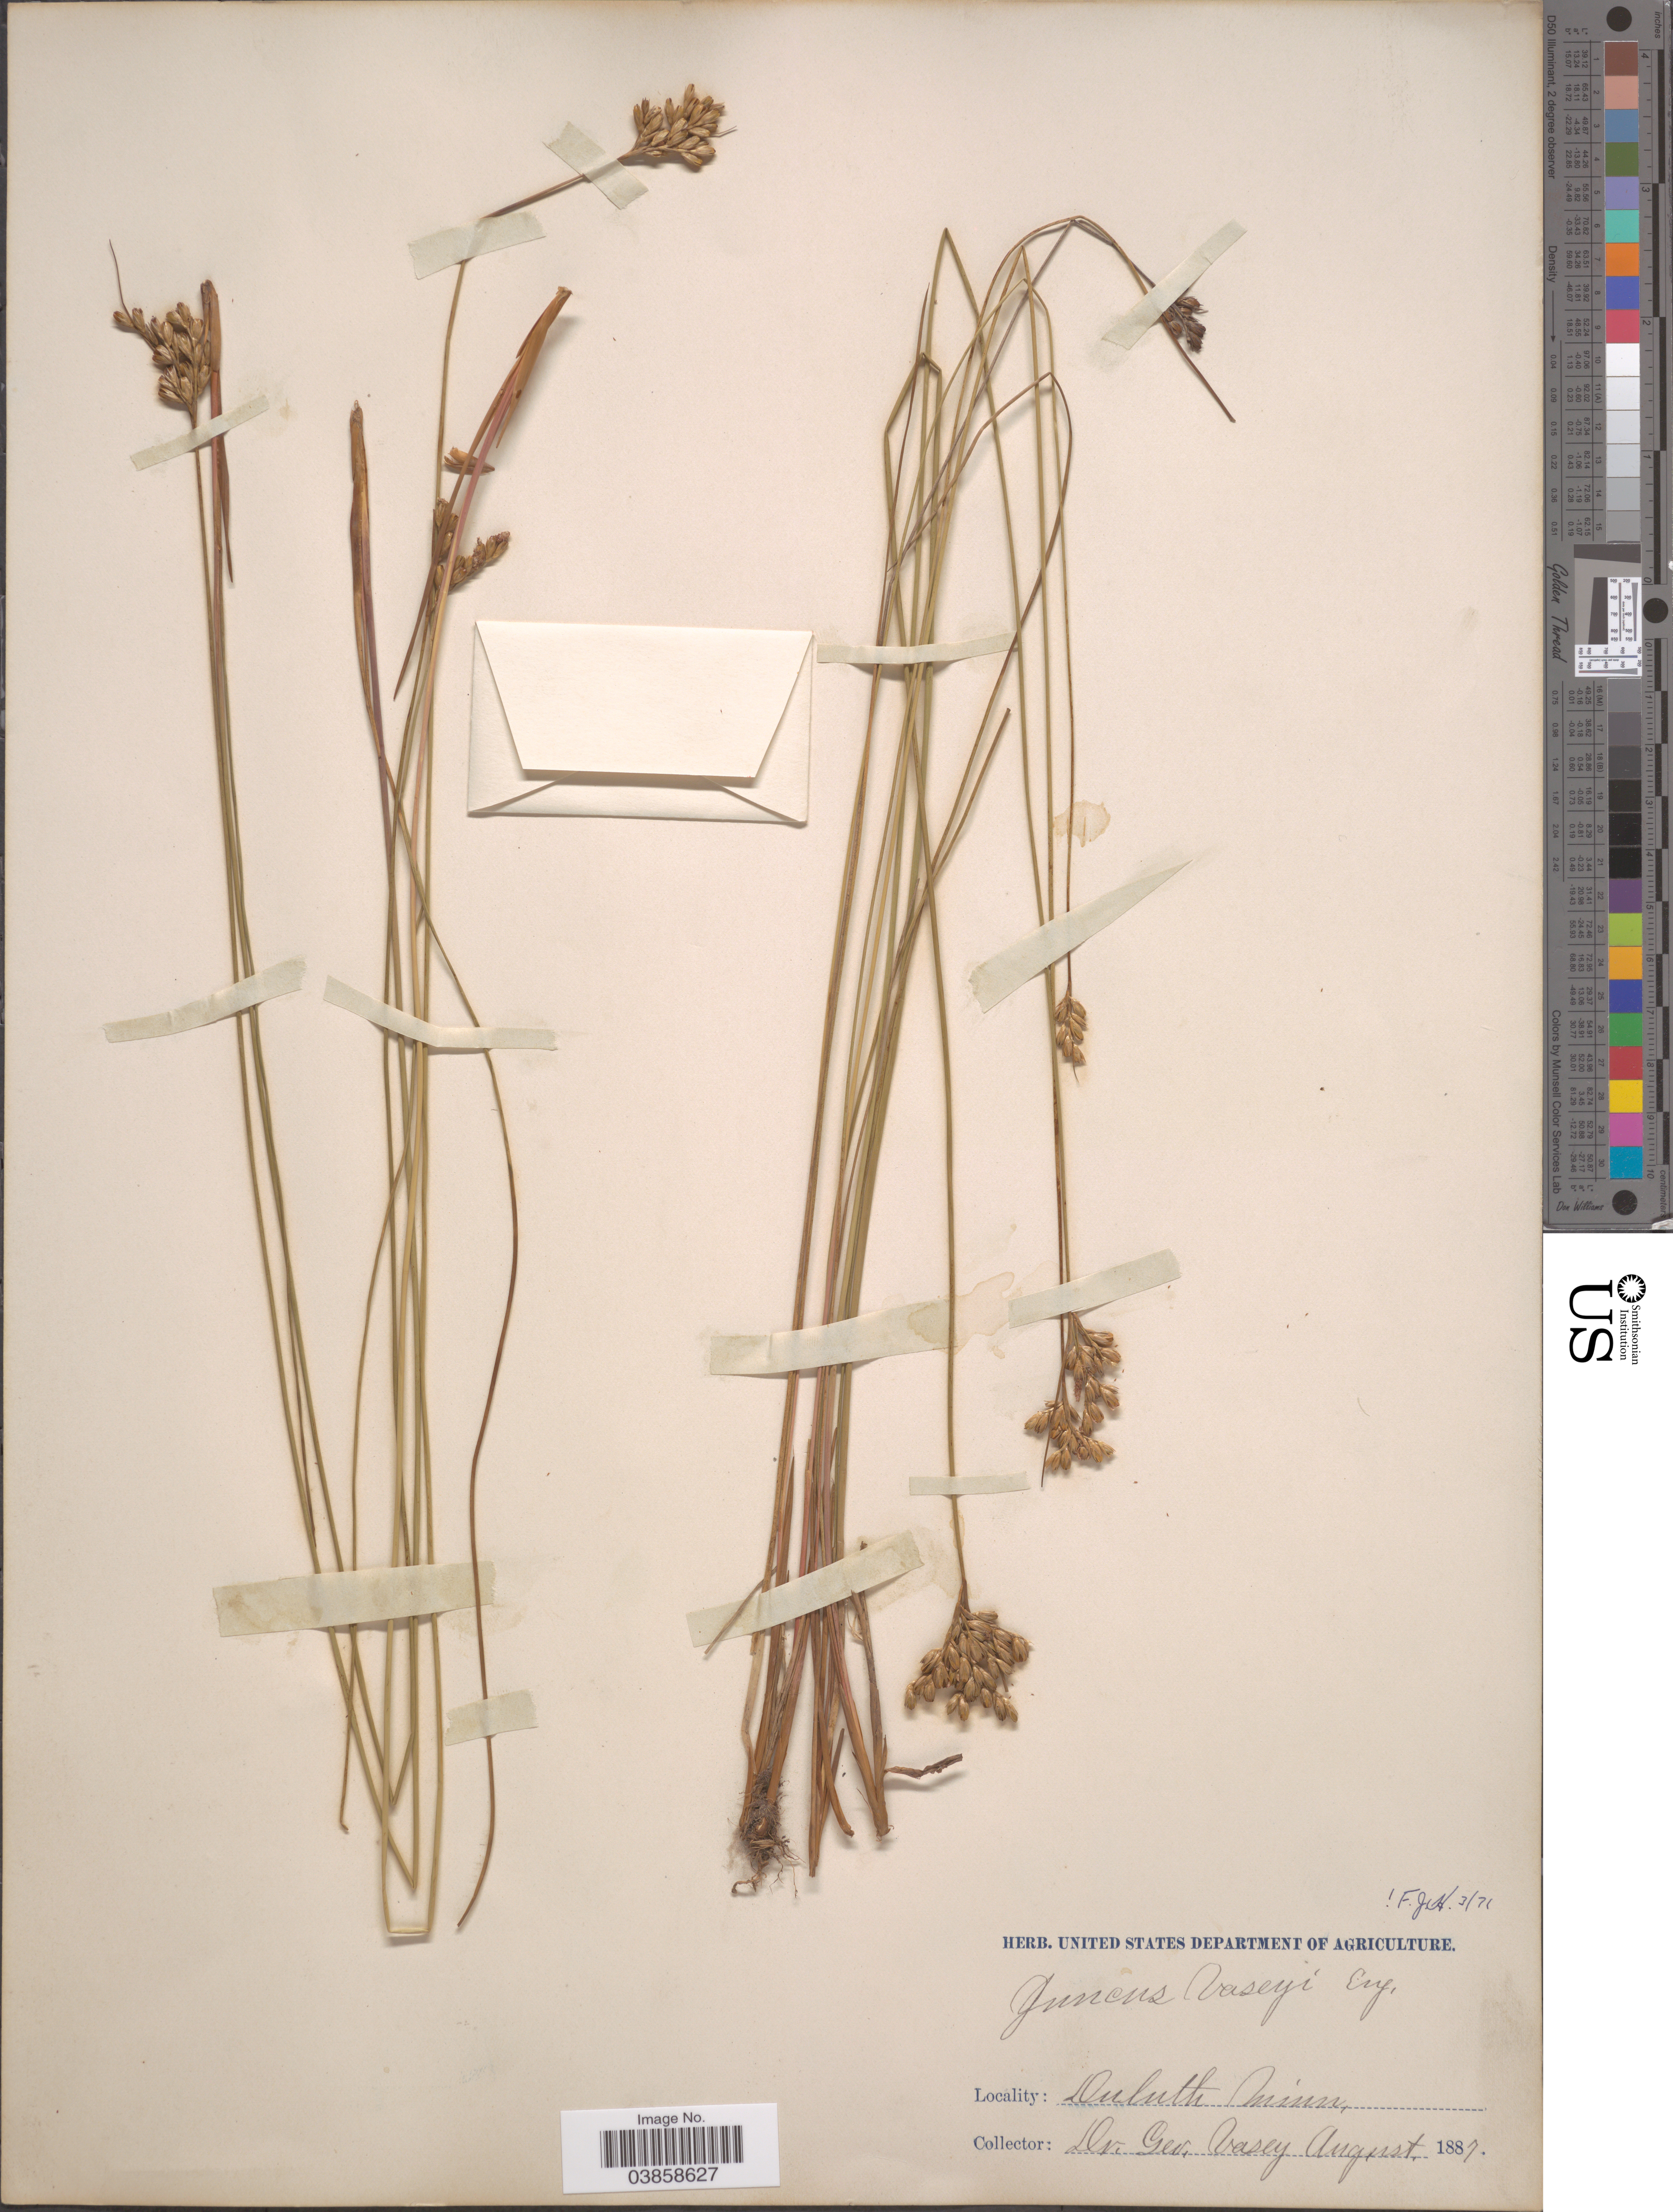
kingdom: Plantae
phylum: Tracheophyta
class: Liliopsida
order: Poales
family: Juncaceae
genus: Juncus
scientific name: Juncus vaseyi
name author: Engelm.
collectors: G. R. Vasey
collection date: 1887-08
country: United States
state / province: Minnesota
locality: Duluth.